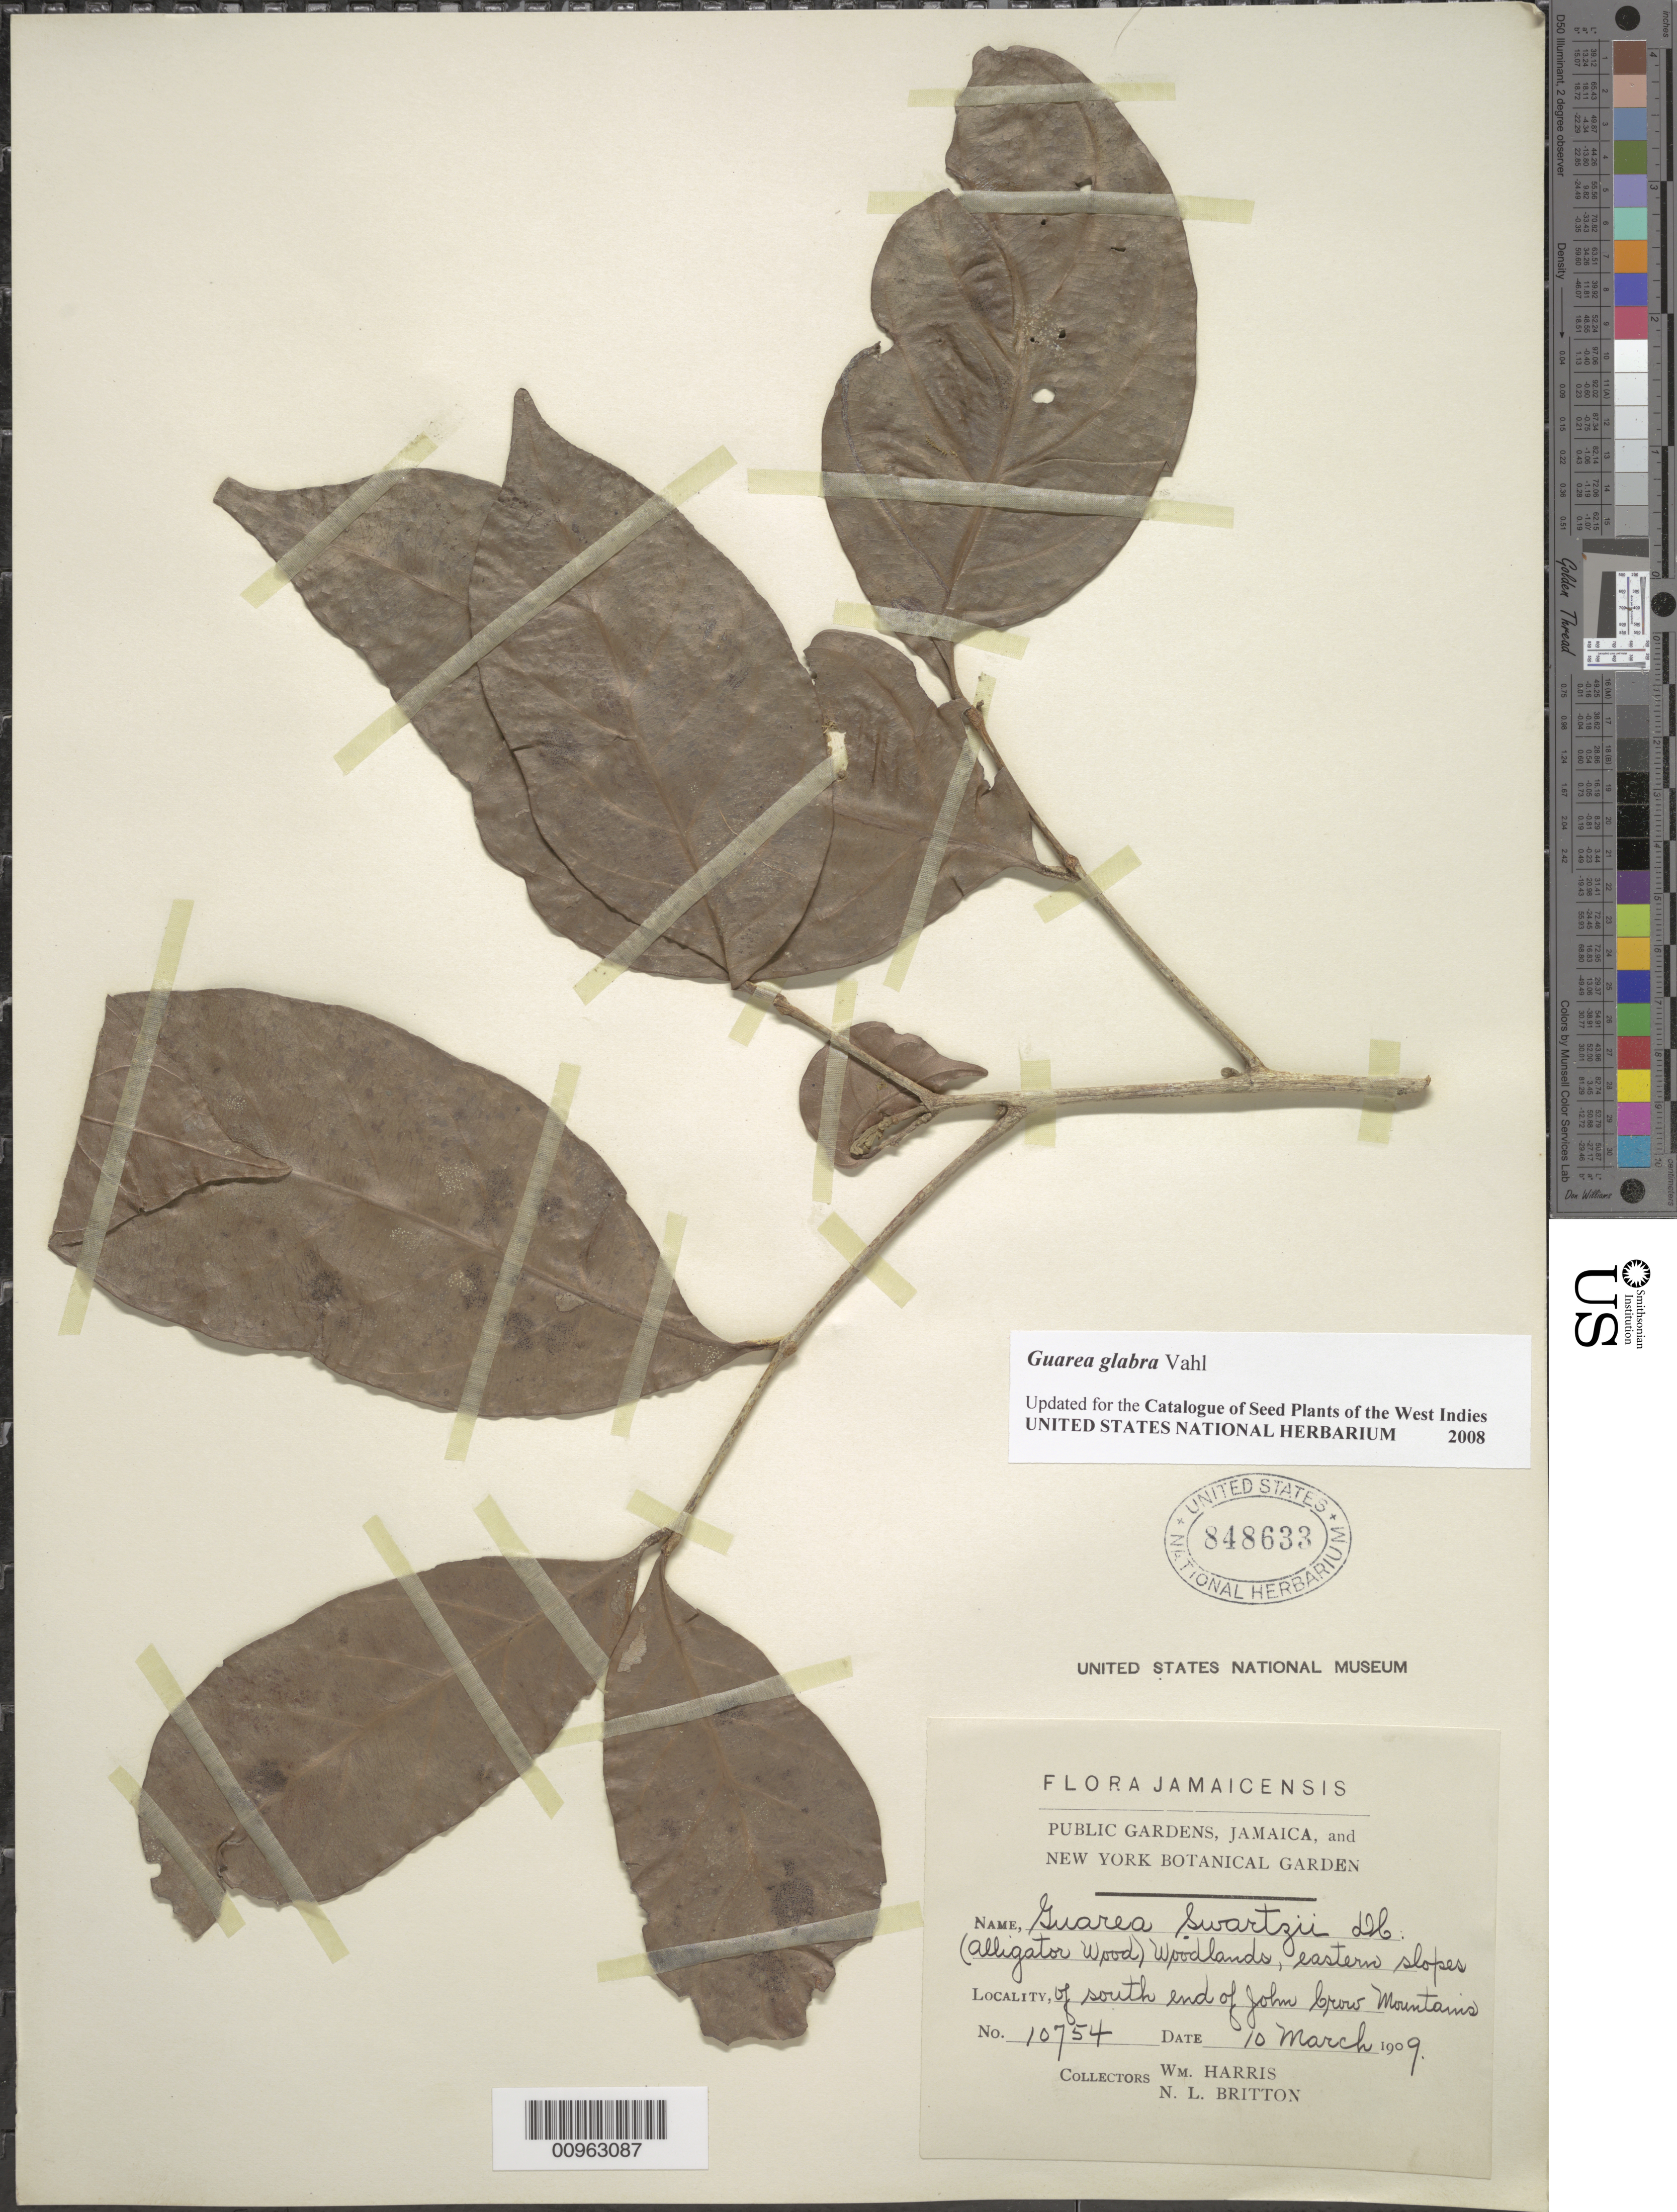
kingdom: Plantae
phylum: Tracheophyta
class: Magnoliopsida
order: Sapindales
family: Meliaceae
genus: Guarea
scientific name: Guarea glabra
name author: Vahl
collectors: W. H. Harris & N. Britton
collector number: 10754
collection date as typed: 10 Mar 1909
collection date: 1909-03-10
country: Jamaica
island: Jamaica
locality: Eastern slopes of south end of John Crow Mountains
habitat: Woodlands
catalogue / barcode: US 848633